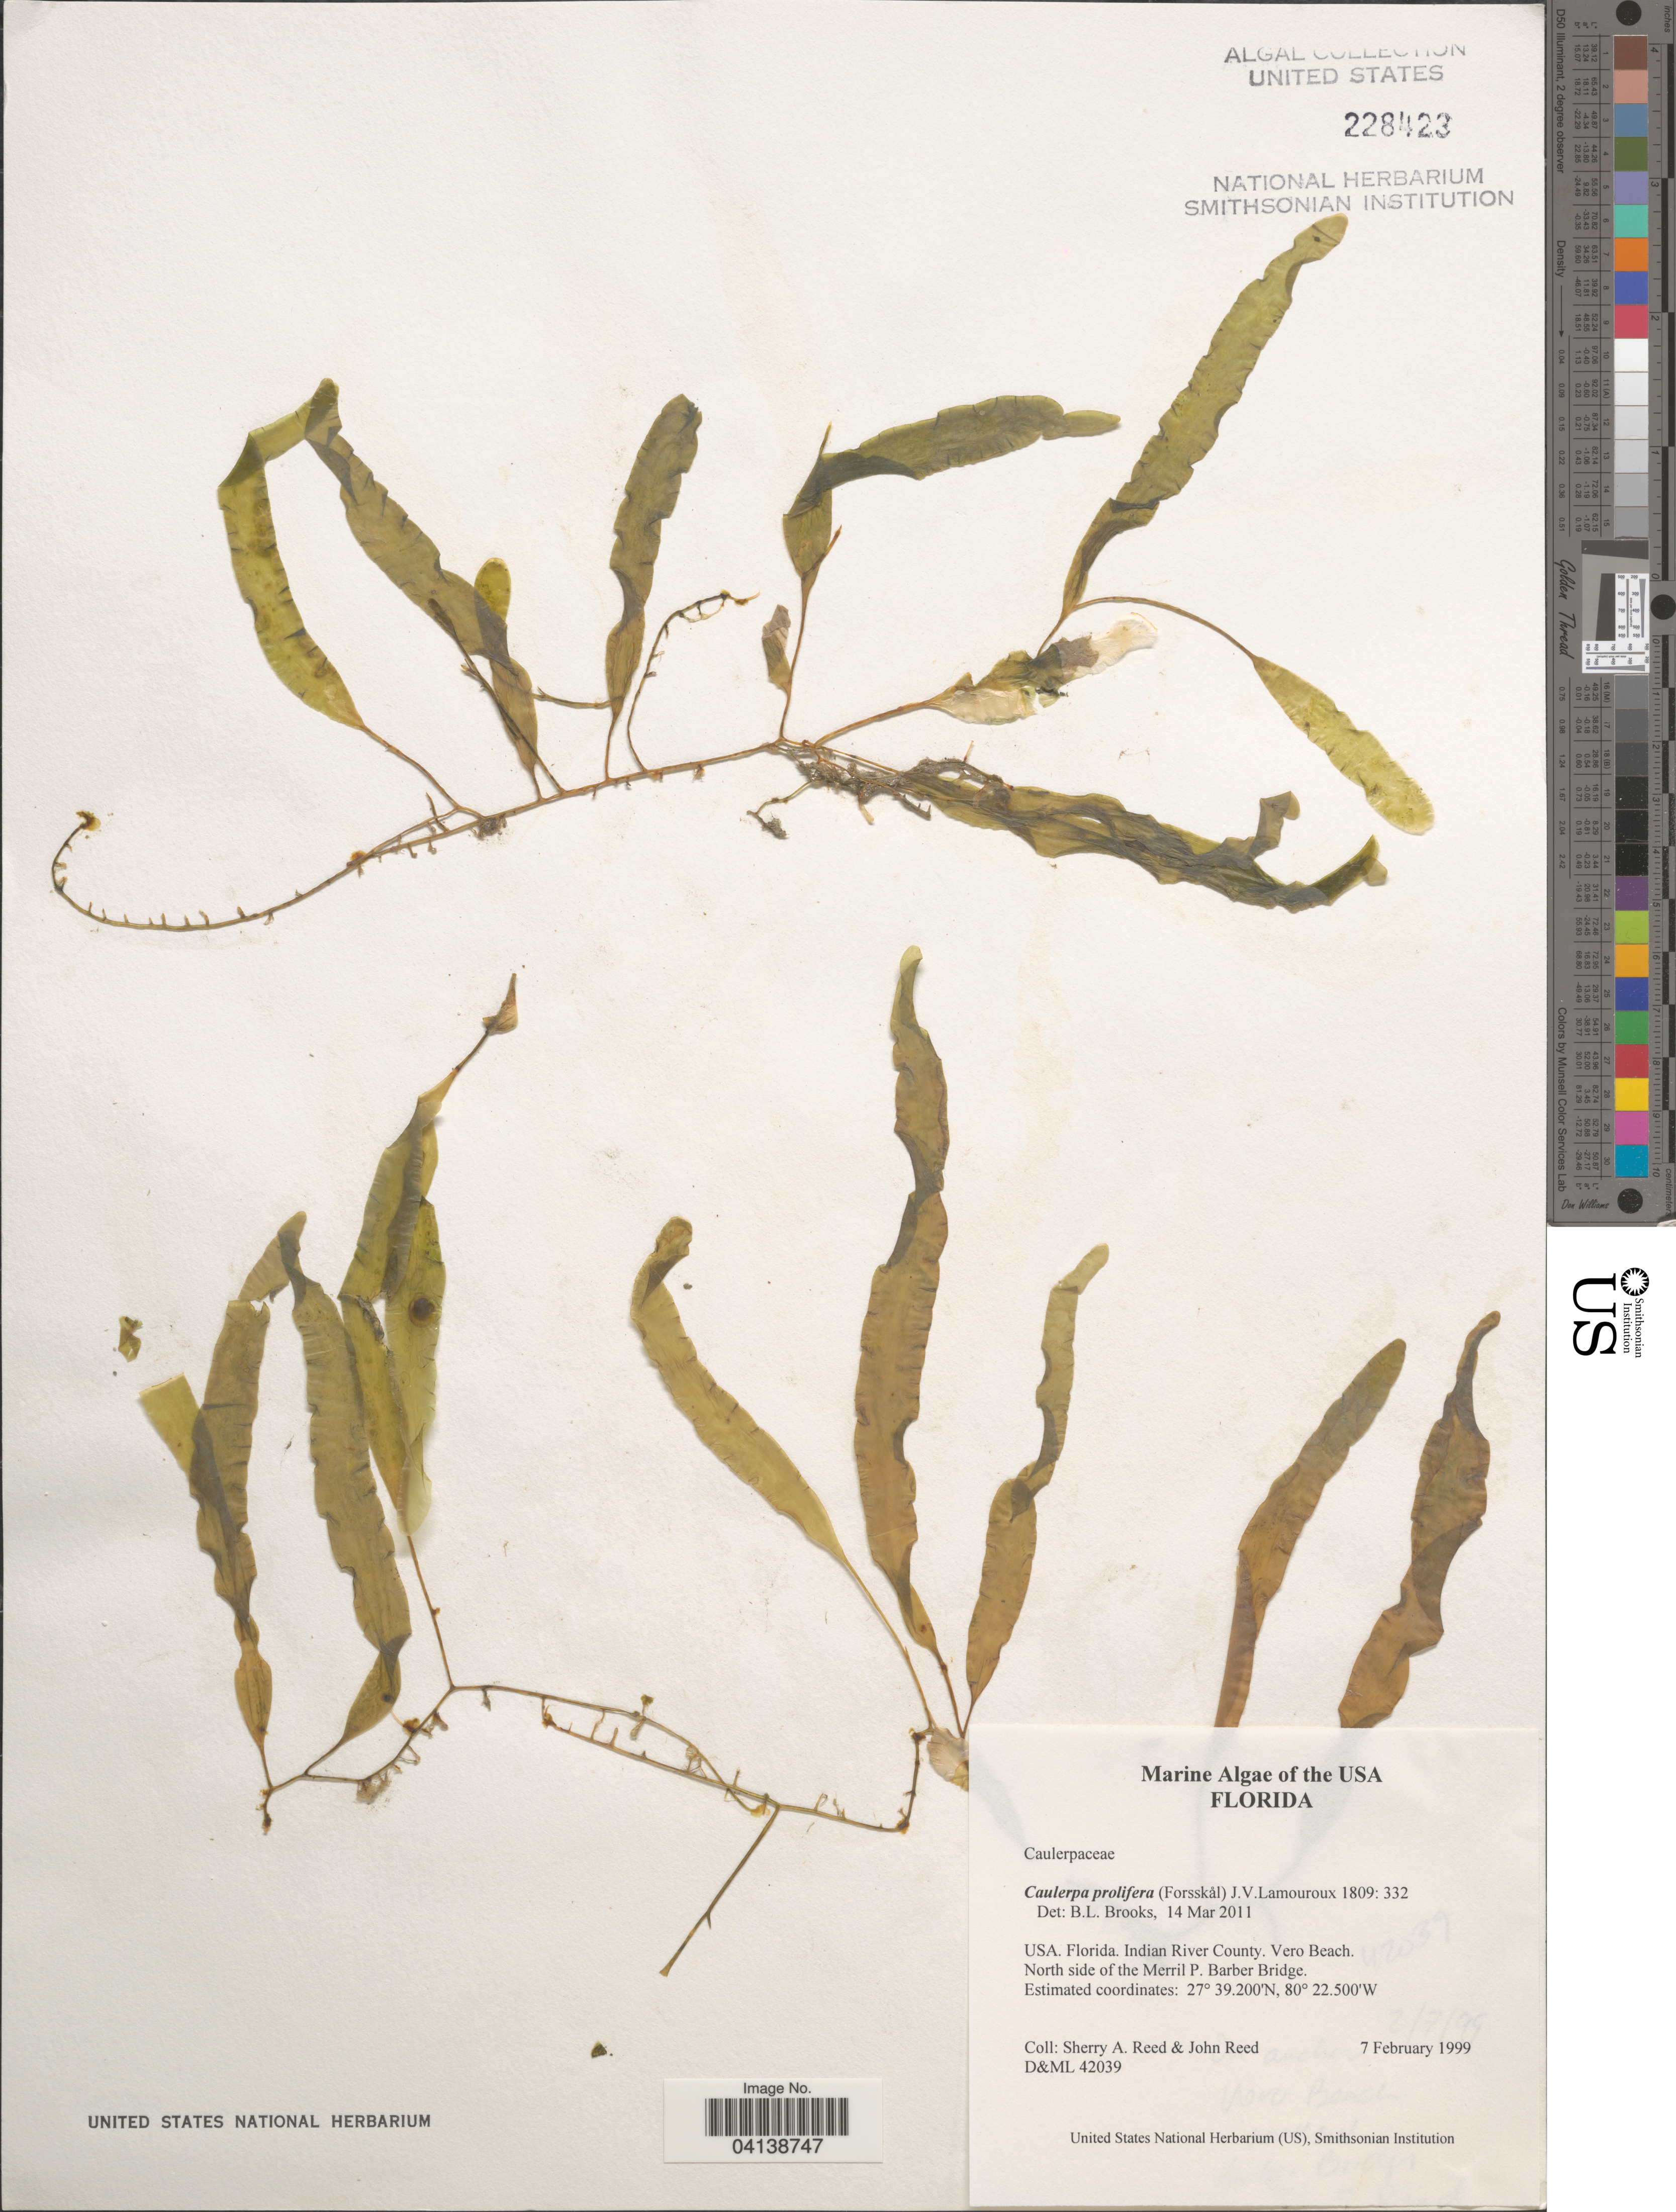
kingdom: Plantae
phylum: Chlorophyta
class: Ulvophyceae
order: Bryopsidales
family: Caulerpaceae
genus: Caulerpa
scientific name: Caulerpa prolifera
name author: (Forssk.) J.V.Lamouroux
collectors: S. Reed & J. Reed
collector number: D&ML42039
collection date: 1999-02-07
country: United States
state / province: Florida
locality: Indian River County. Vero Beach. North side of the Merril P. Barber Bridge.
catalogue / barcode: US 228423